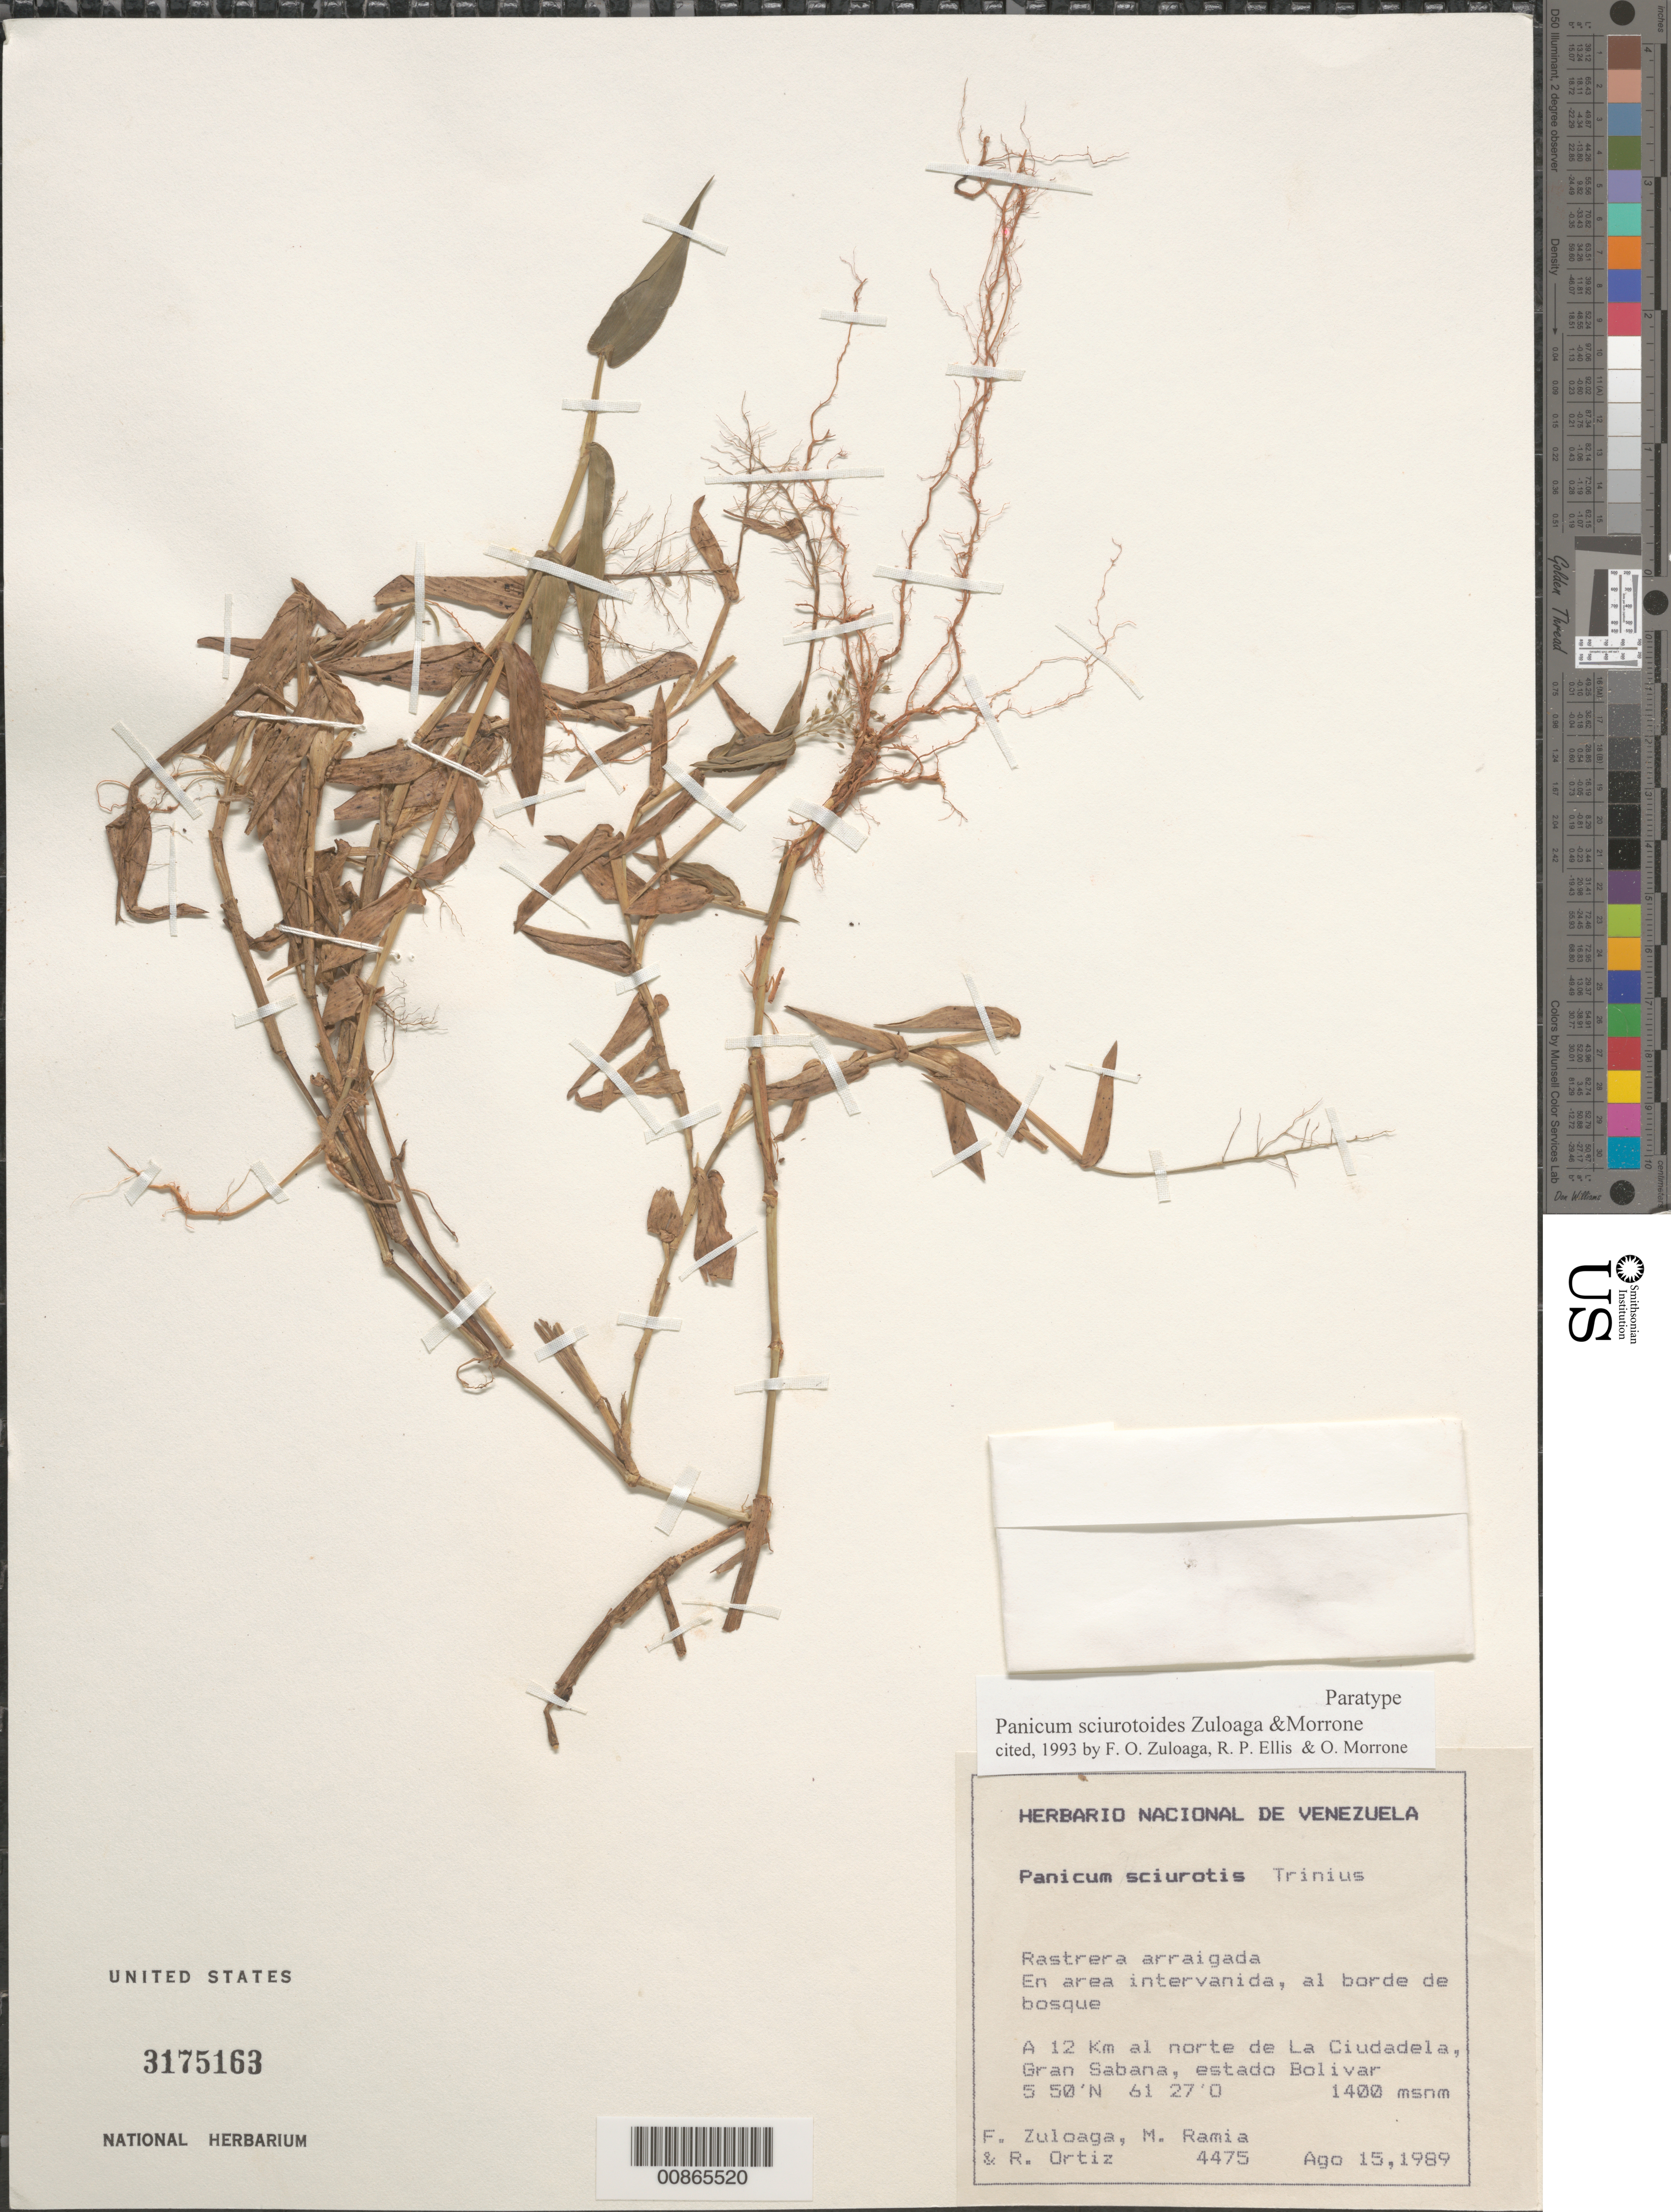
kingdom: Plantae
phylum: Tracheophyta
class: Liliopsida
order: Poales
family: Poaceae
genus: Panicum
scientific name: Panicum sciurotoides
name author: Zuloaga & Morrone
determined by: Zuloaga, F. O.; Ellis, R. P.; Morrone, O. N.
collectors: F. O. Zuloaga, M. Ramia & R. Ortíz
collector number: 4475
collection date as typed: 15-Aug-89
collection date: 1989-08-15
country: Venezuela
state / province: Bolívar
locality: Gran Sabana, 12 km N de La Ciudadela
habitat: Area intervanida, al borde de bosque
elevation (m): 1400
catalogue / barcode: US 3175163